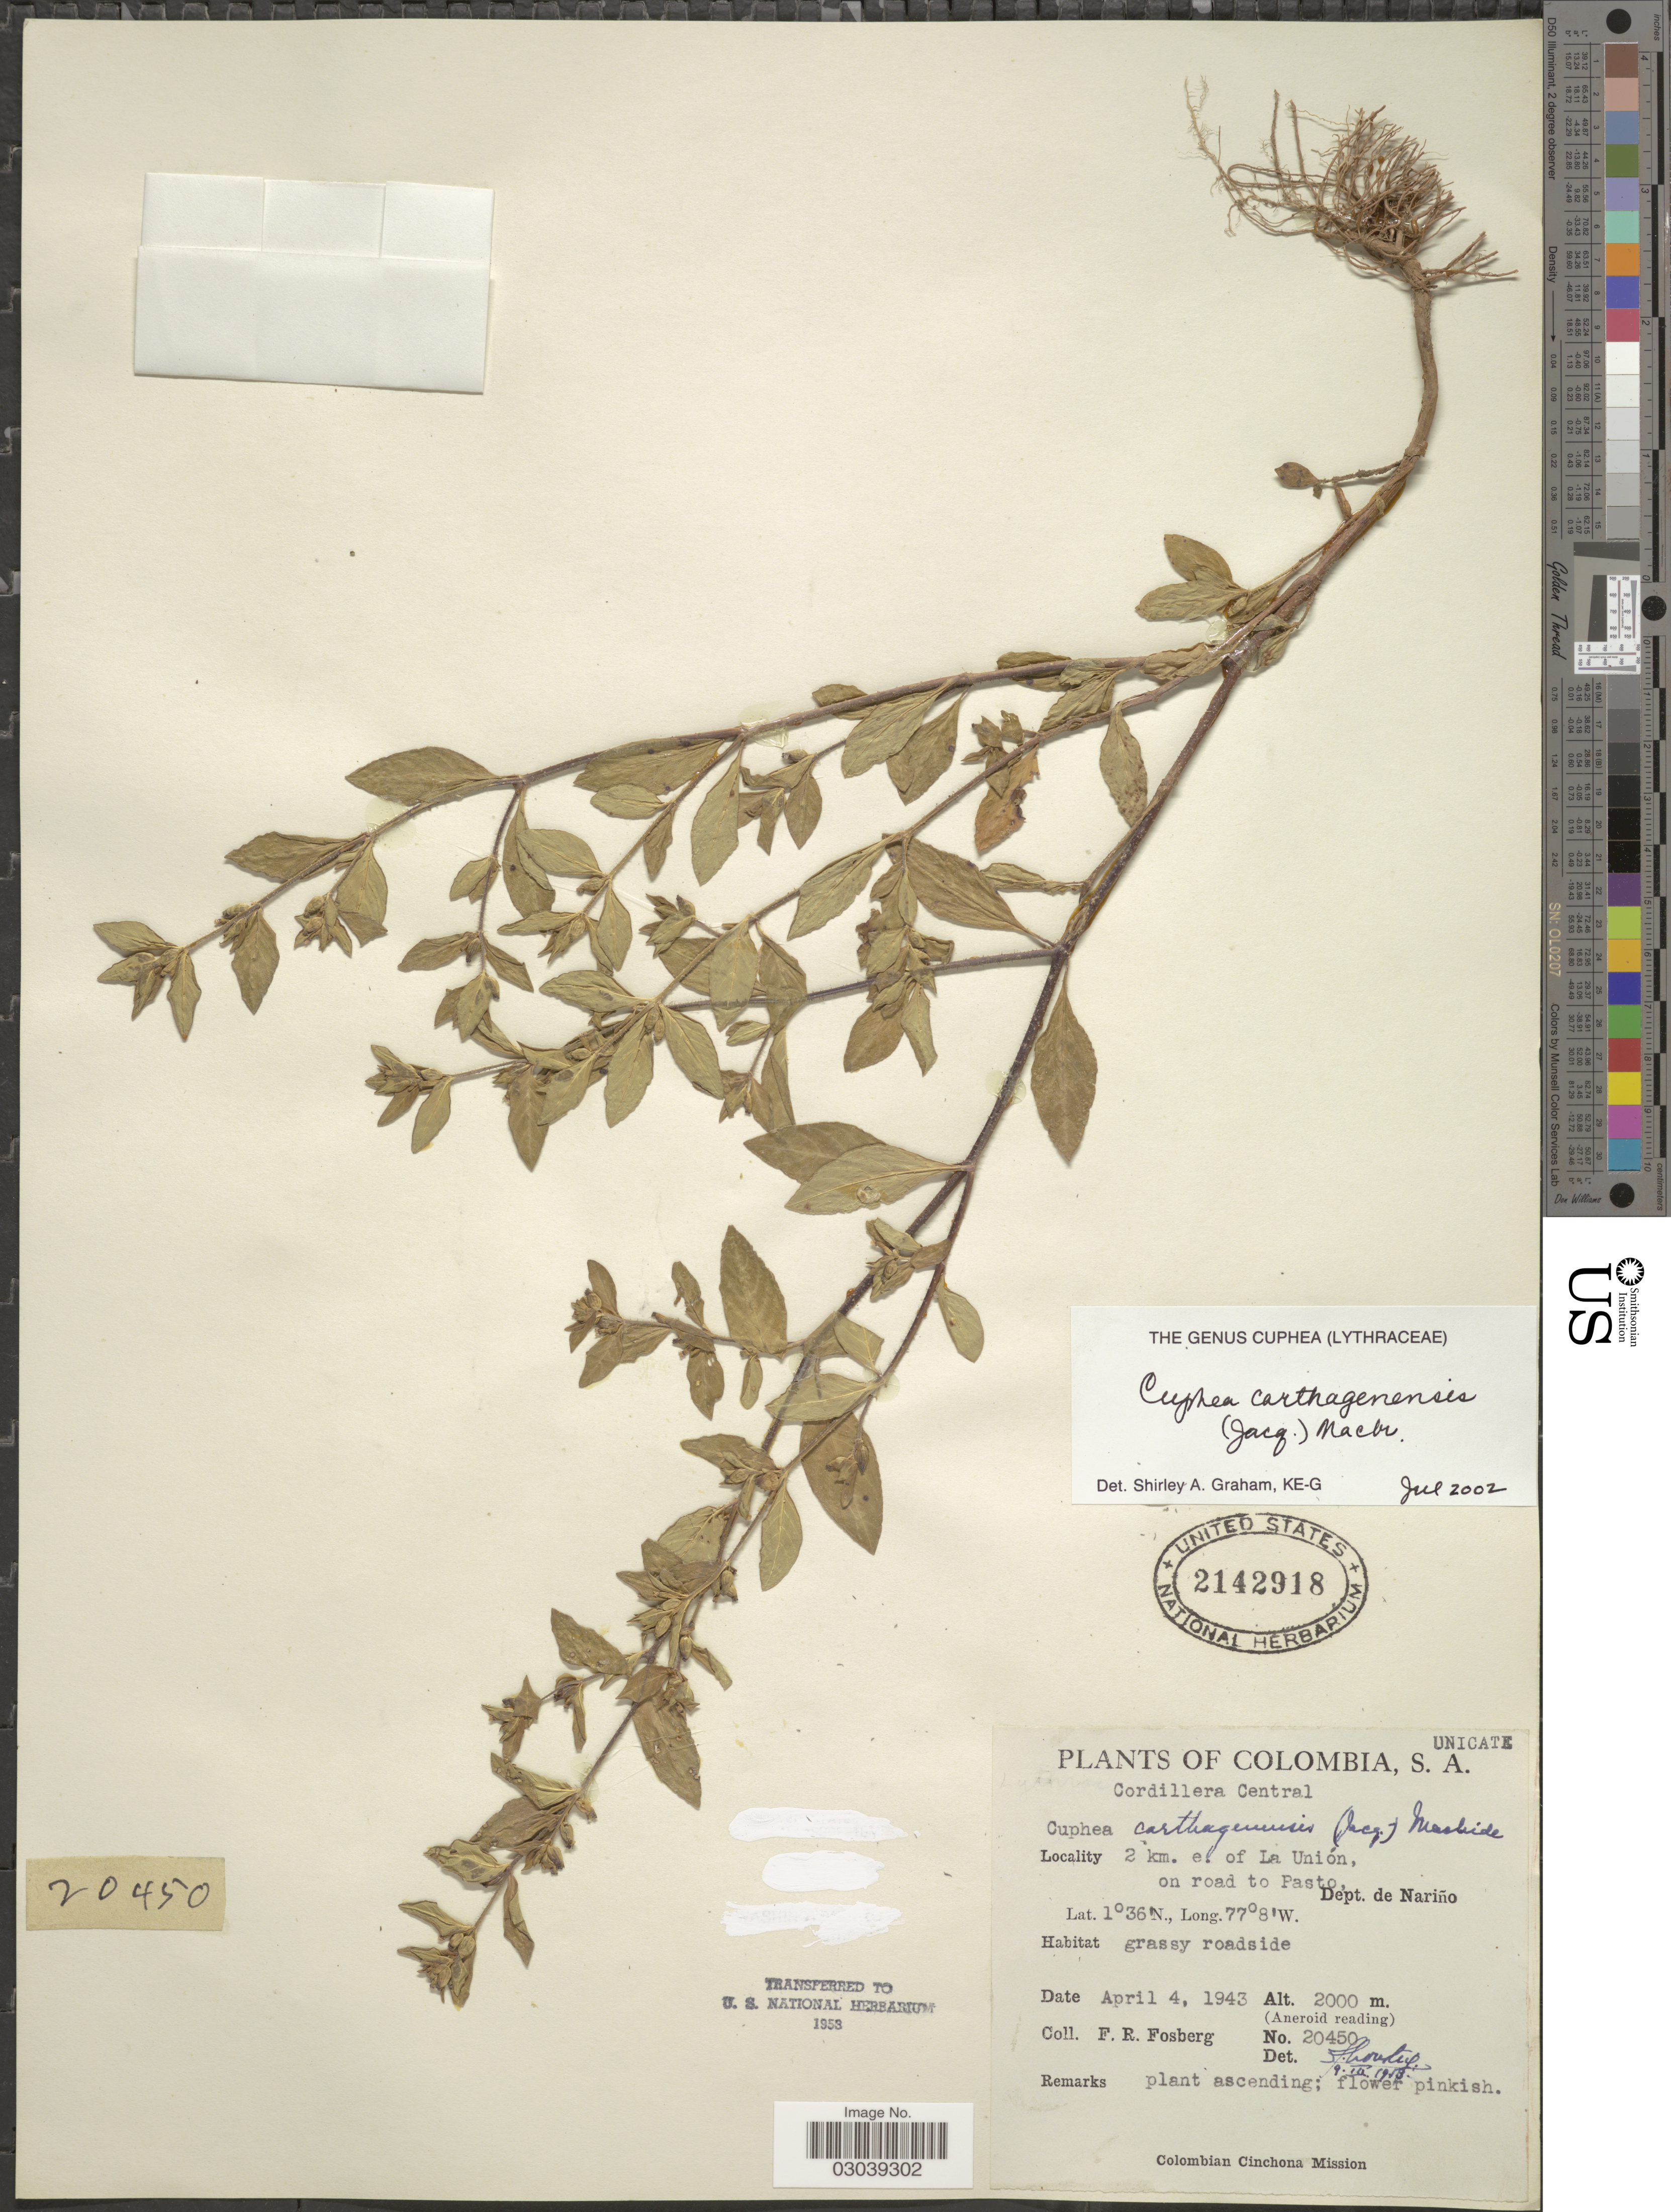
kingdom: Plantae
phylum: Tracheophyta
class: Magnoliopsida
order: Myrtales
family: Lythraceae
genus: Cuphea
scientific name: Cuphea carthagenensis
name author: (Jacq.) J.F. Macbr.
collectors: F. R. Fosberg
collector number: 20450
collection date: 1943-04-04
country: Colombia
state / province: Nariño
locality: Cordillera Central. 2 km. e. of La Unión, on road to Pasto, Dept. de Nariño.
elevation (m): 2000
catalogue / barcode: US 2142918